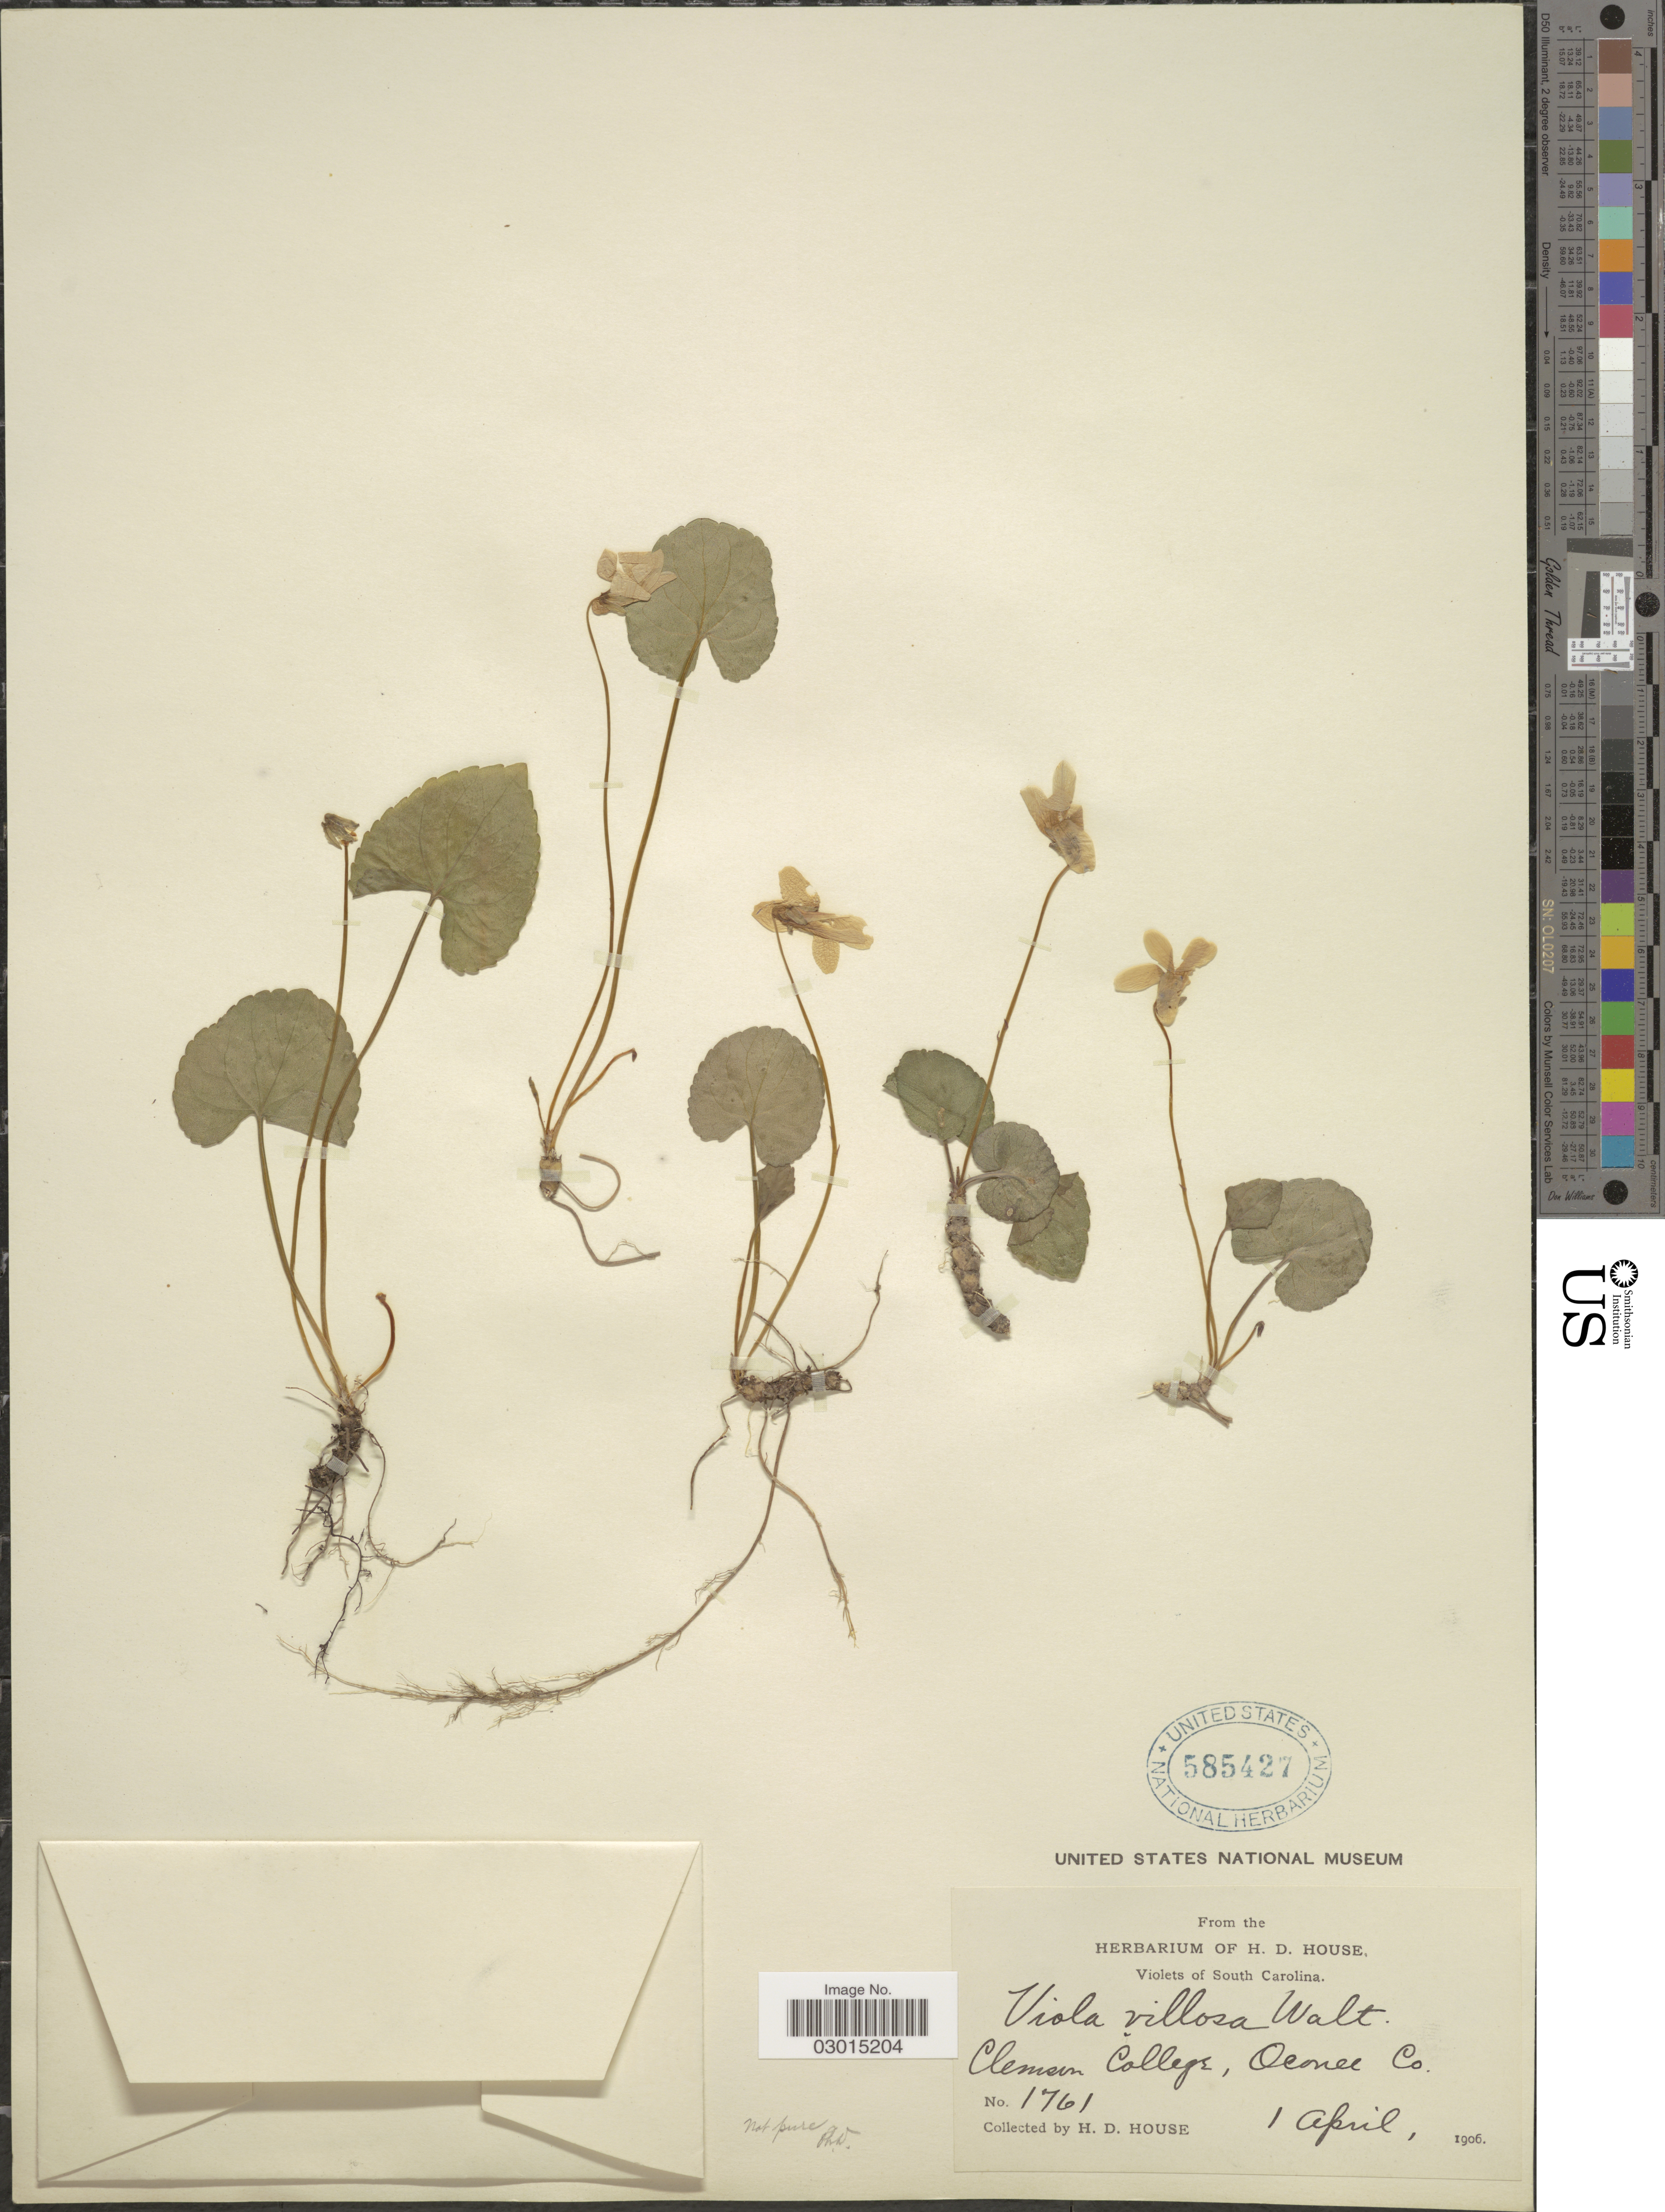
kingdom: Plantae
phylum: Tracheophyta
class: Magnoliopsida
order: Malpighiales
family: Violaceae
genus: Viola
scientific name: Viola hirsutula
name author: Brainerd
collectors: H. D. House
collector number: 1761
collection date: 1906-04-01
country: United States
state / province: South Carolina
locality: Clemsen College, Oconee Co.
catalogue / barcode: US 585427